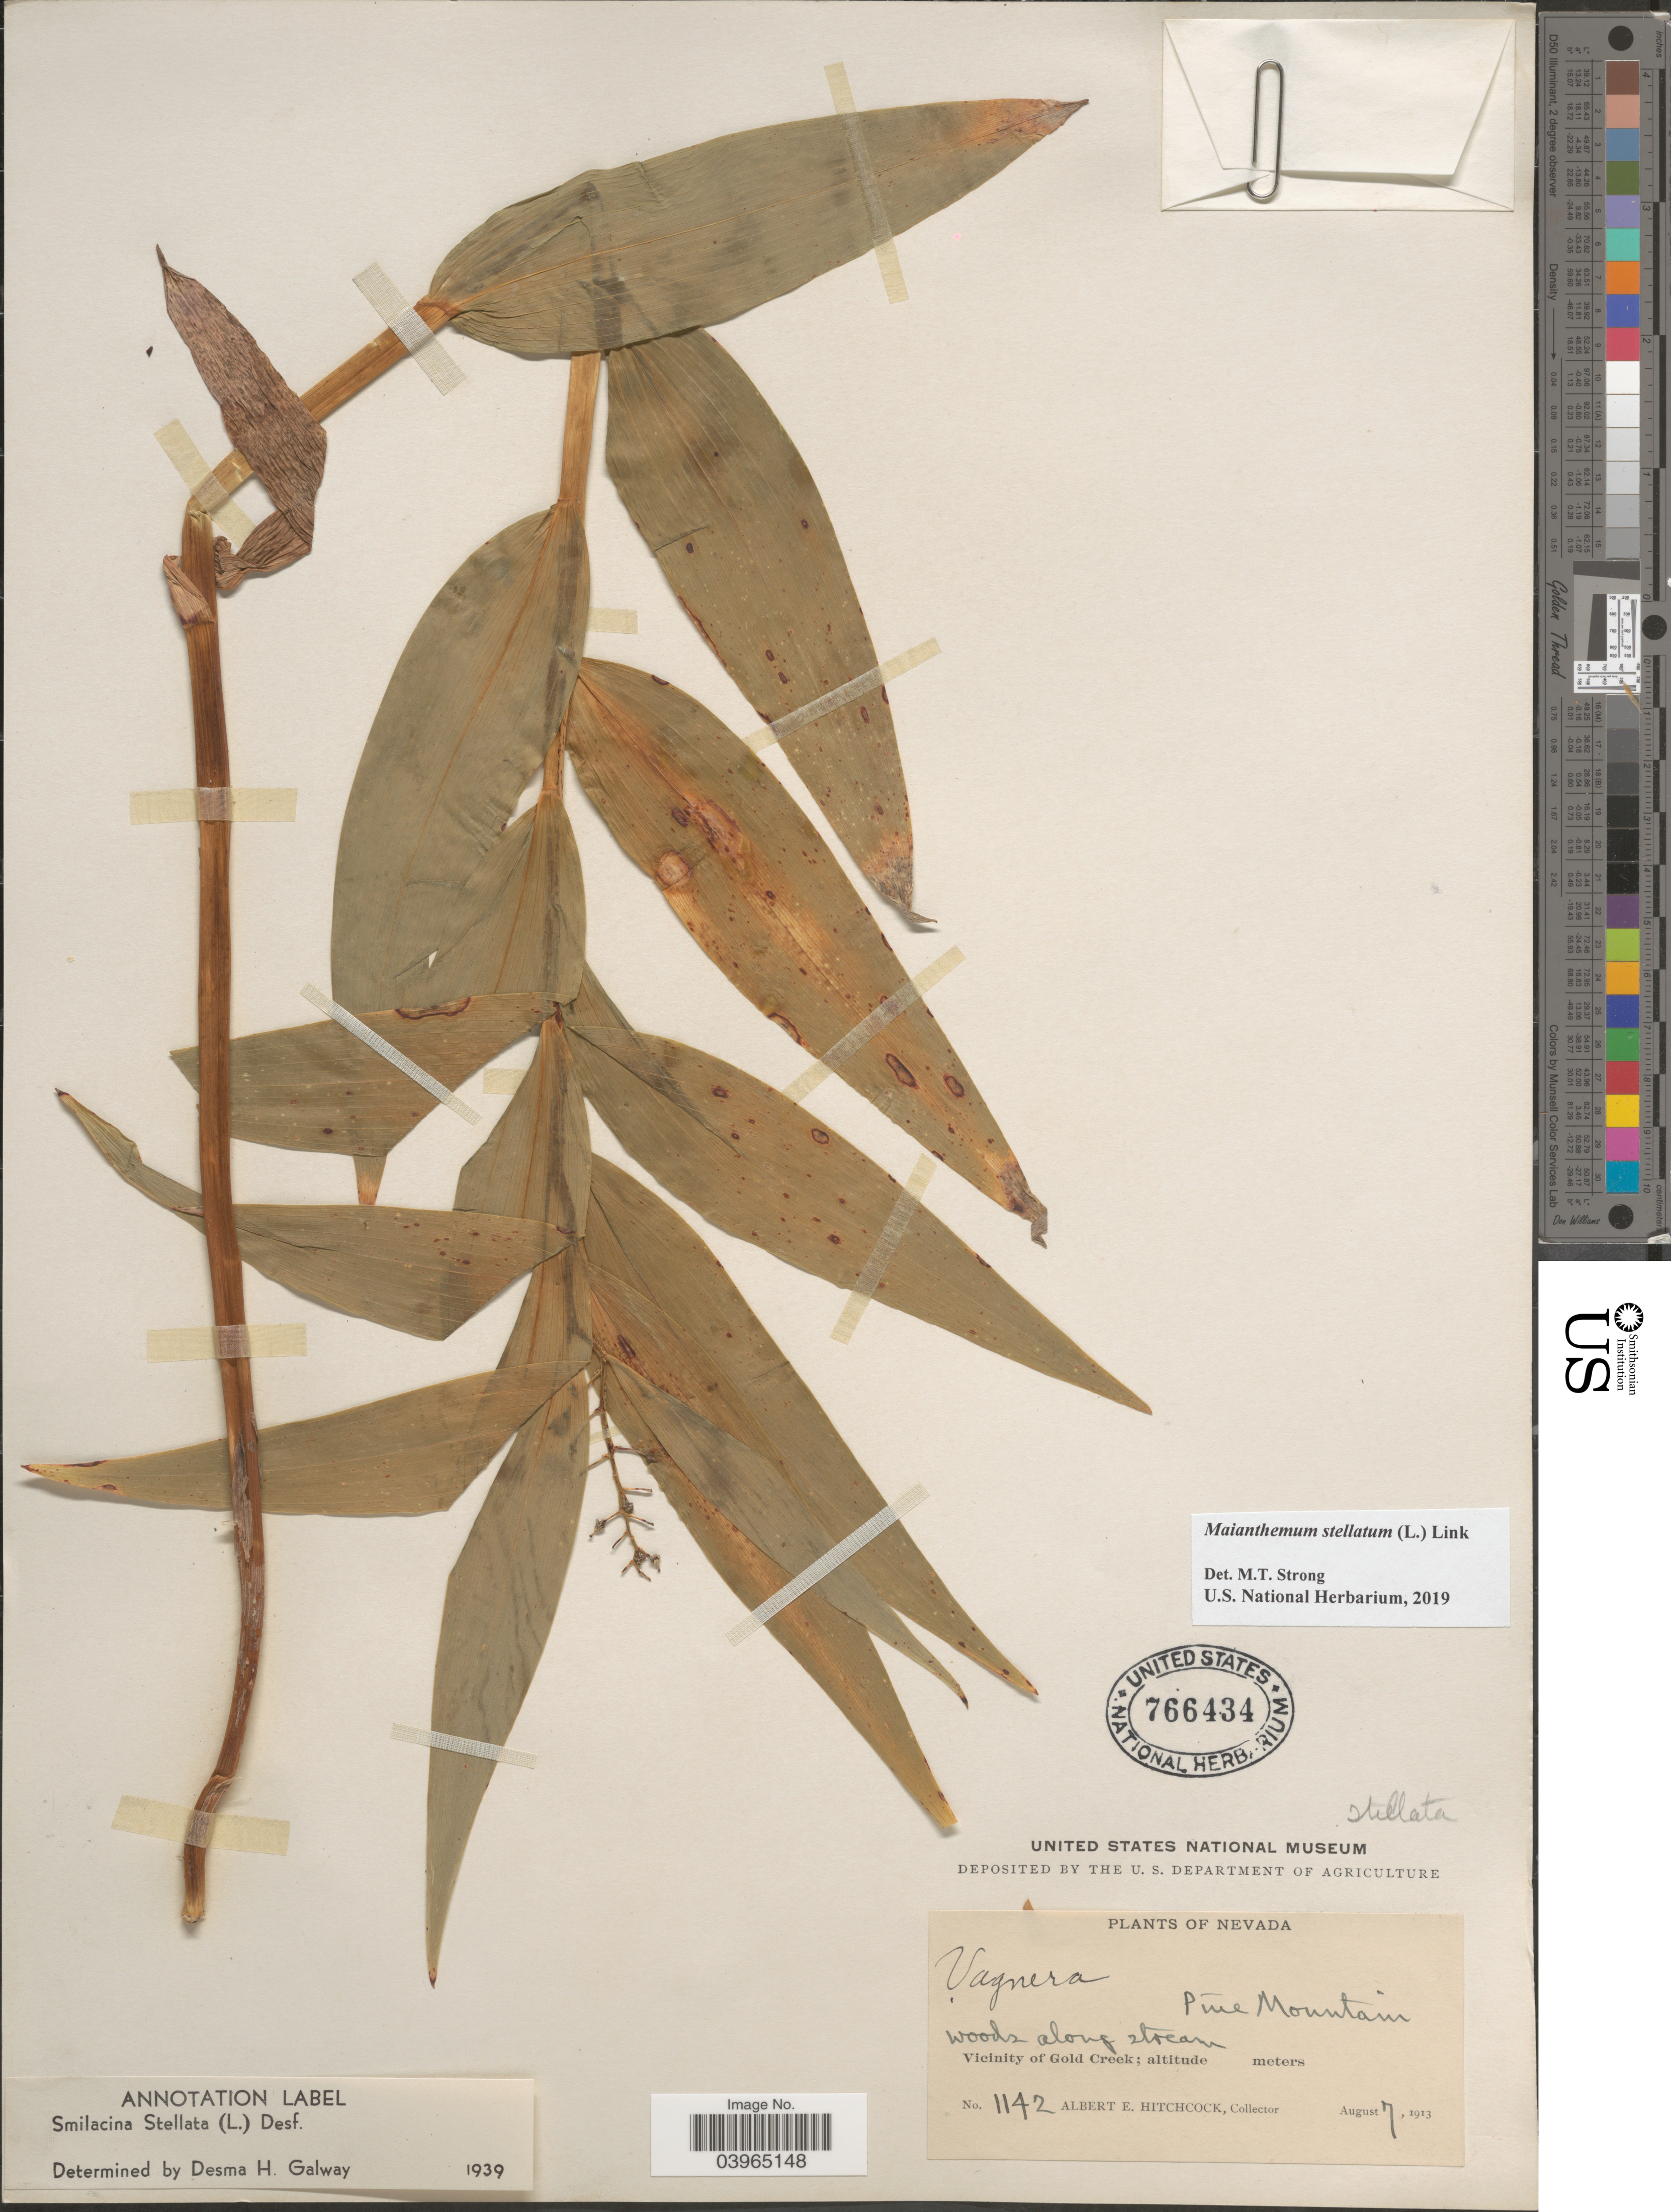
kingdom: Plantae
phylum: Tracheophyta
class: Liliopsida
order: Asparagales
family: Asparagaceae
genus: Maianthemum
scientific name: Maianthemum stellatum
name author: (L.) Link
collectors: A. Hitchcock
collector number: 1142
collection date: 1913-08-07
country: United States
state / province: Nevada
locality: Pine Mountain. Woods along stream. Vicinity of Gold Creek.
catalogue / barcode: US 766434